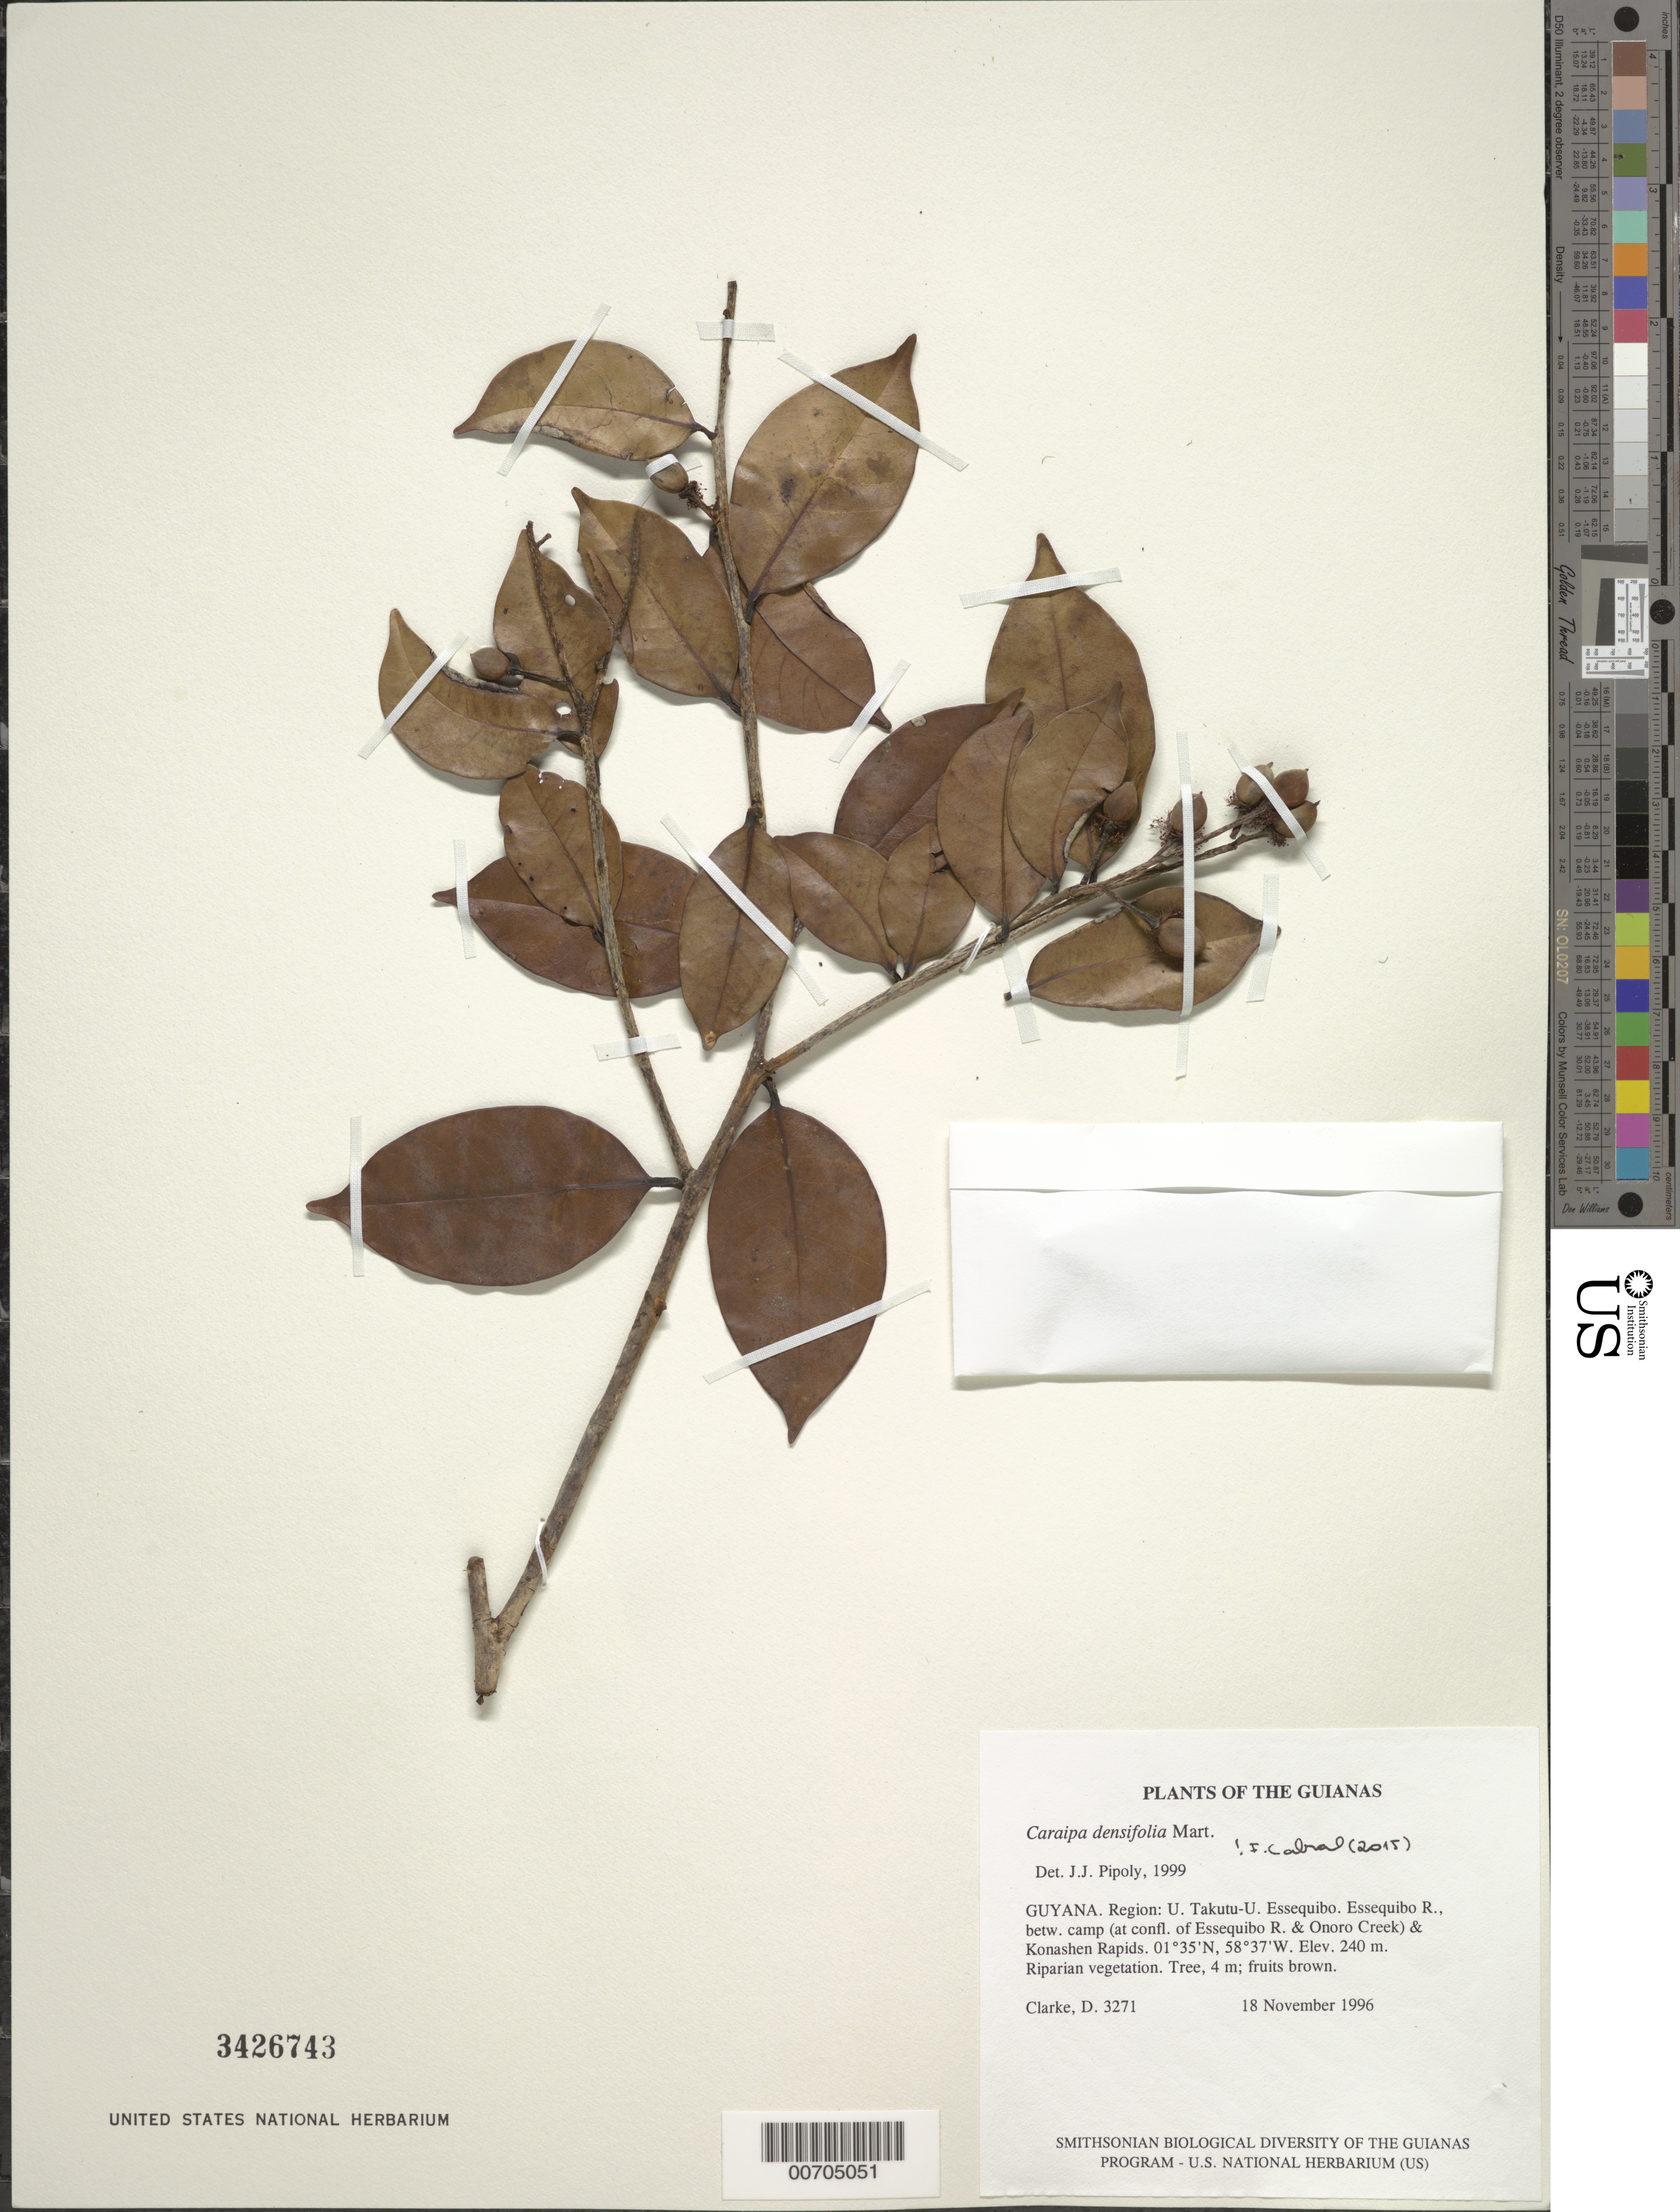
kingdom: Plantae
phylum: Tracheophyta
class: Magnoliopsida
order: Malpighiales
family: Calophyllaceae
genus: Caraipa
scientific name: Caraipa densifolia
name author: Mart.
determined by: Pipoly, J. J., III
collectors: H. D. Clarke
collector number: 3271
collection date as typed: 18 November 1996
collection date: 1996-11-18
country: Guyana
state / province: U. Takutu-U. Essequibo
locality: Essequibo R., betw. camp (at confl. of Essequibo R. & Onoro Creek) & Konashen Rapids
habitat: Riparian vegetation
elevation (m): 240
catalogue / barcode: US 3426743